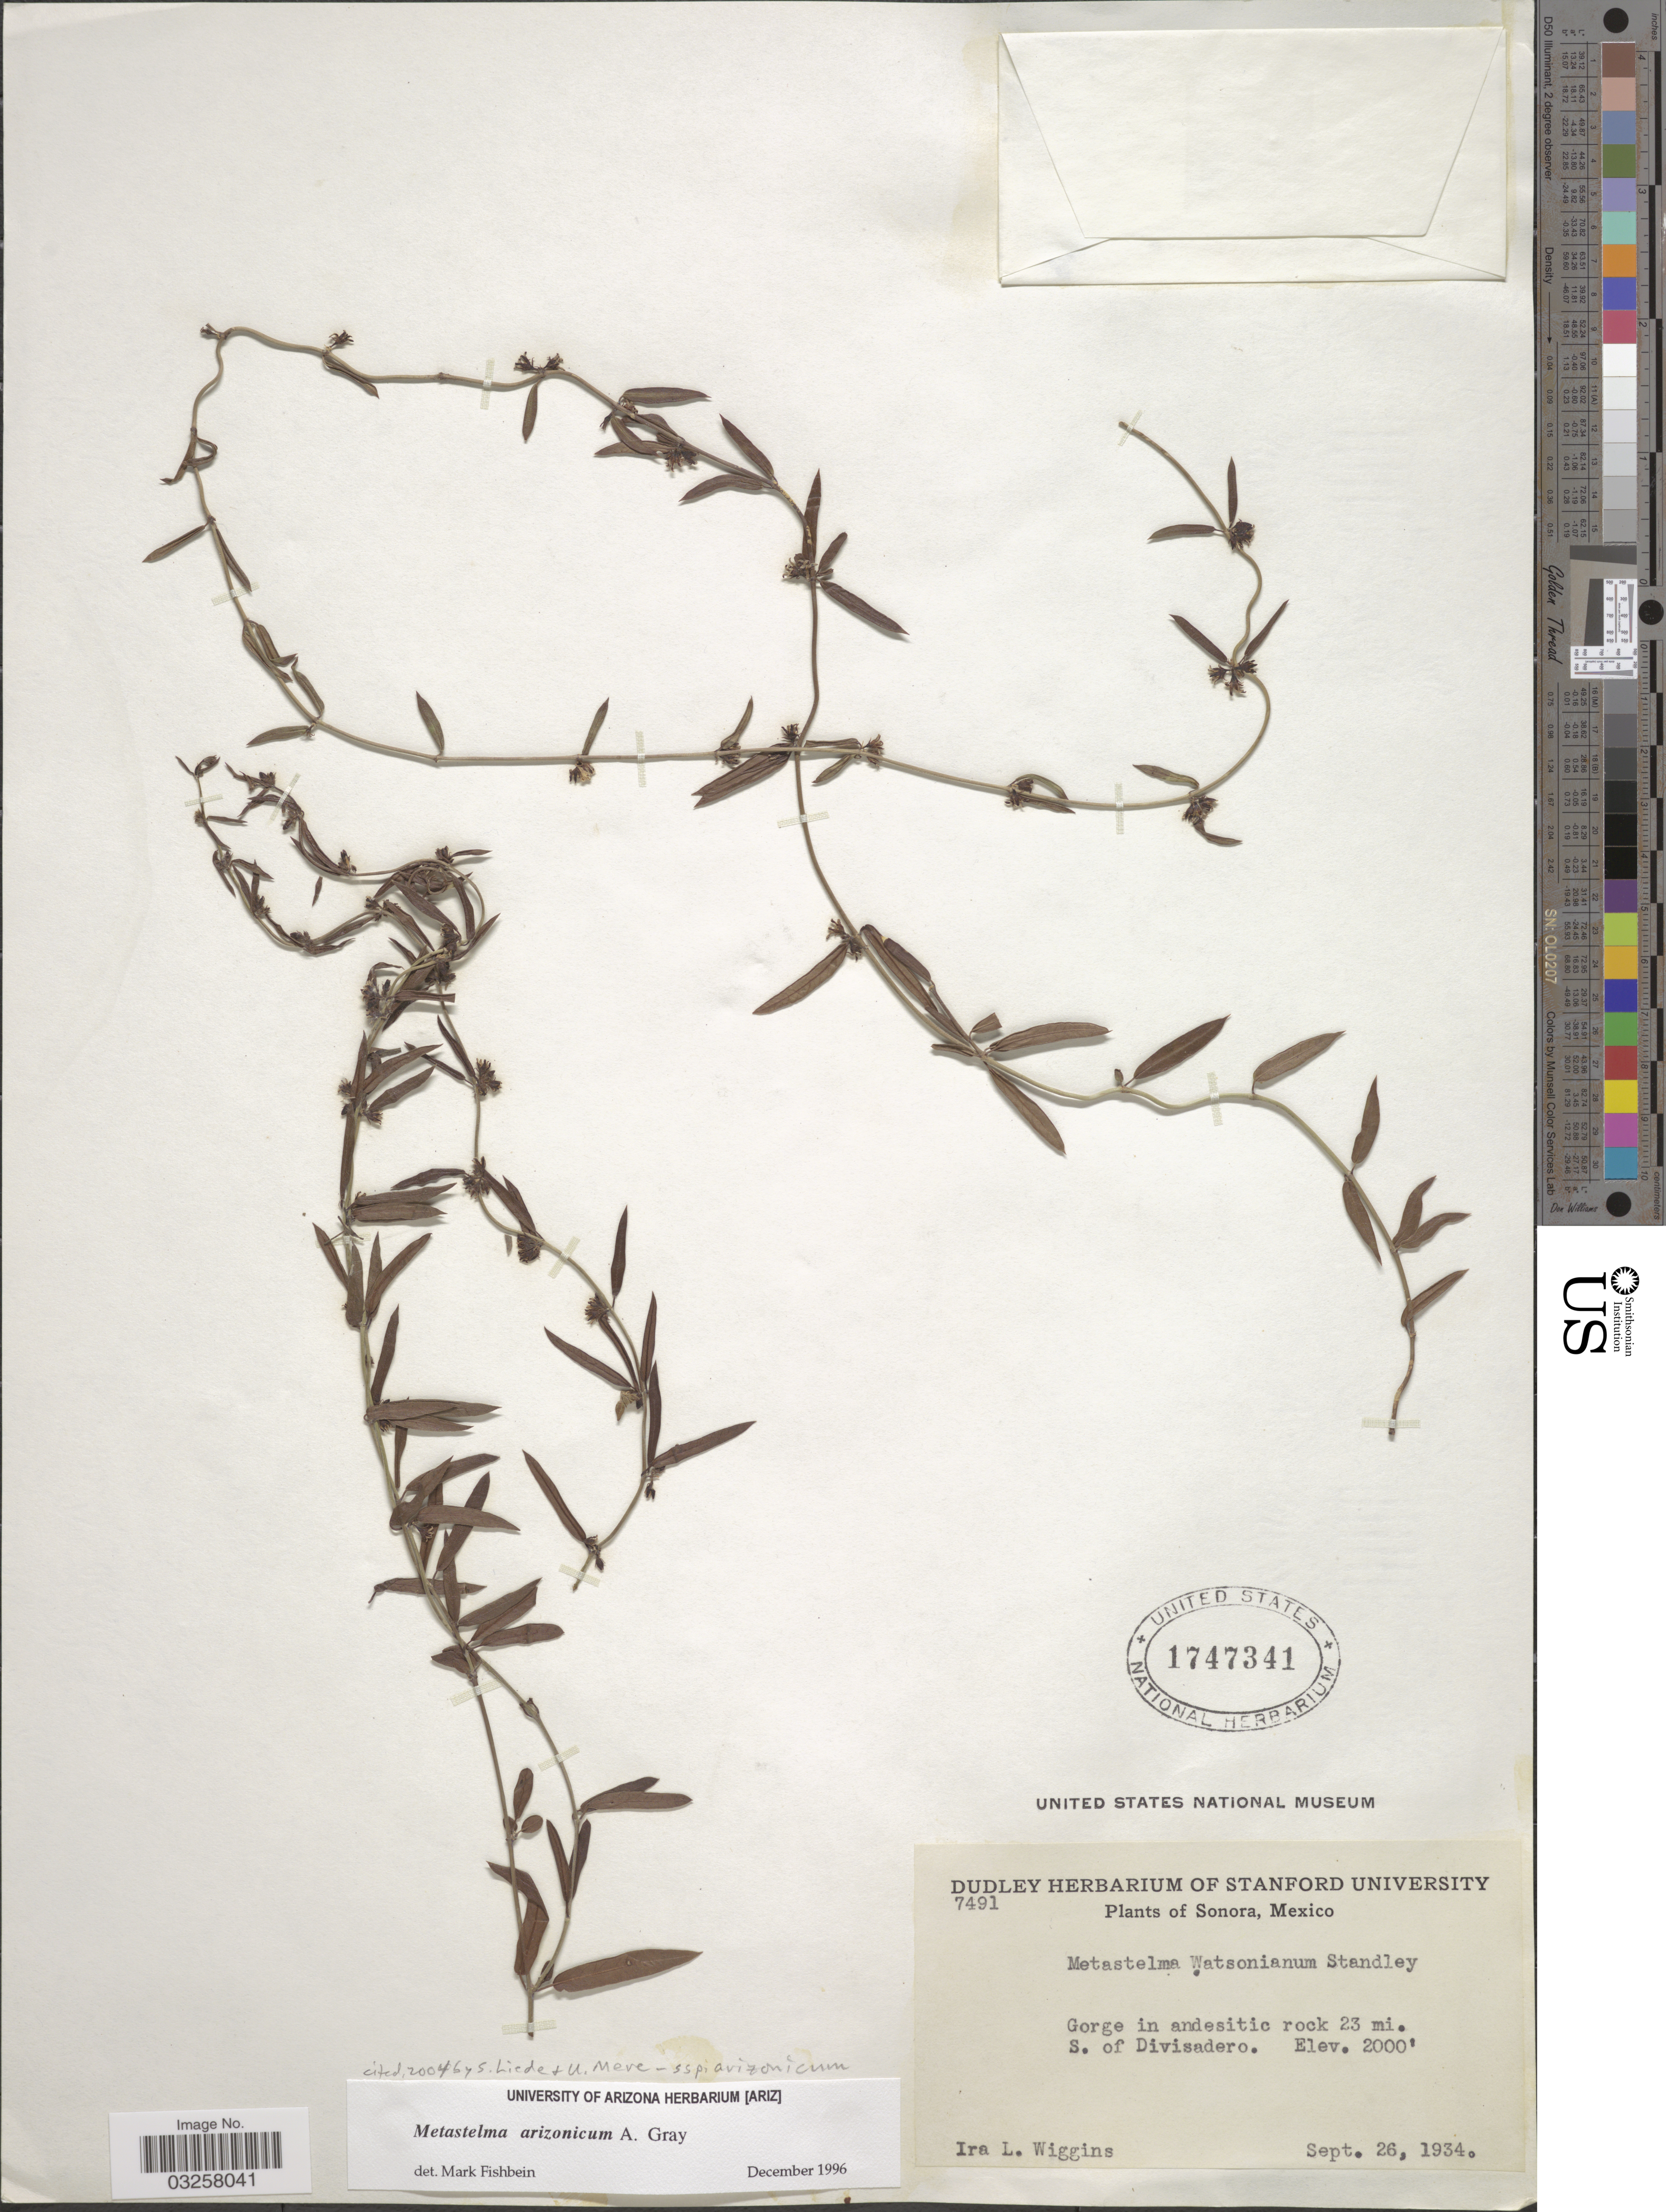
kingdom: Plantae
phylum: Tracheophyta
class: Magnoliopsida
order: Gentianales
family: Apocynaceae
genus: Metastelma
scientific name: Metastelma arizonicum subsp. arizonicum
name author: A. Gray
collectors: I. L. Wiggins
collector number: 7491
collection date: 1934-09-26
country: Mexico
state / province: Sonora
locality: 23 mi. S. of Divisadero.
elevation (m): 610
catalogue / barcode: US 1747341